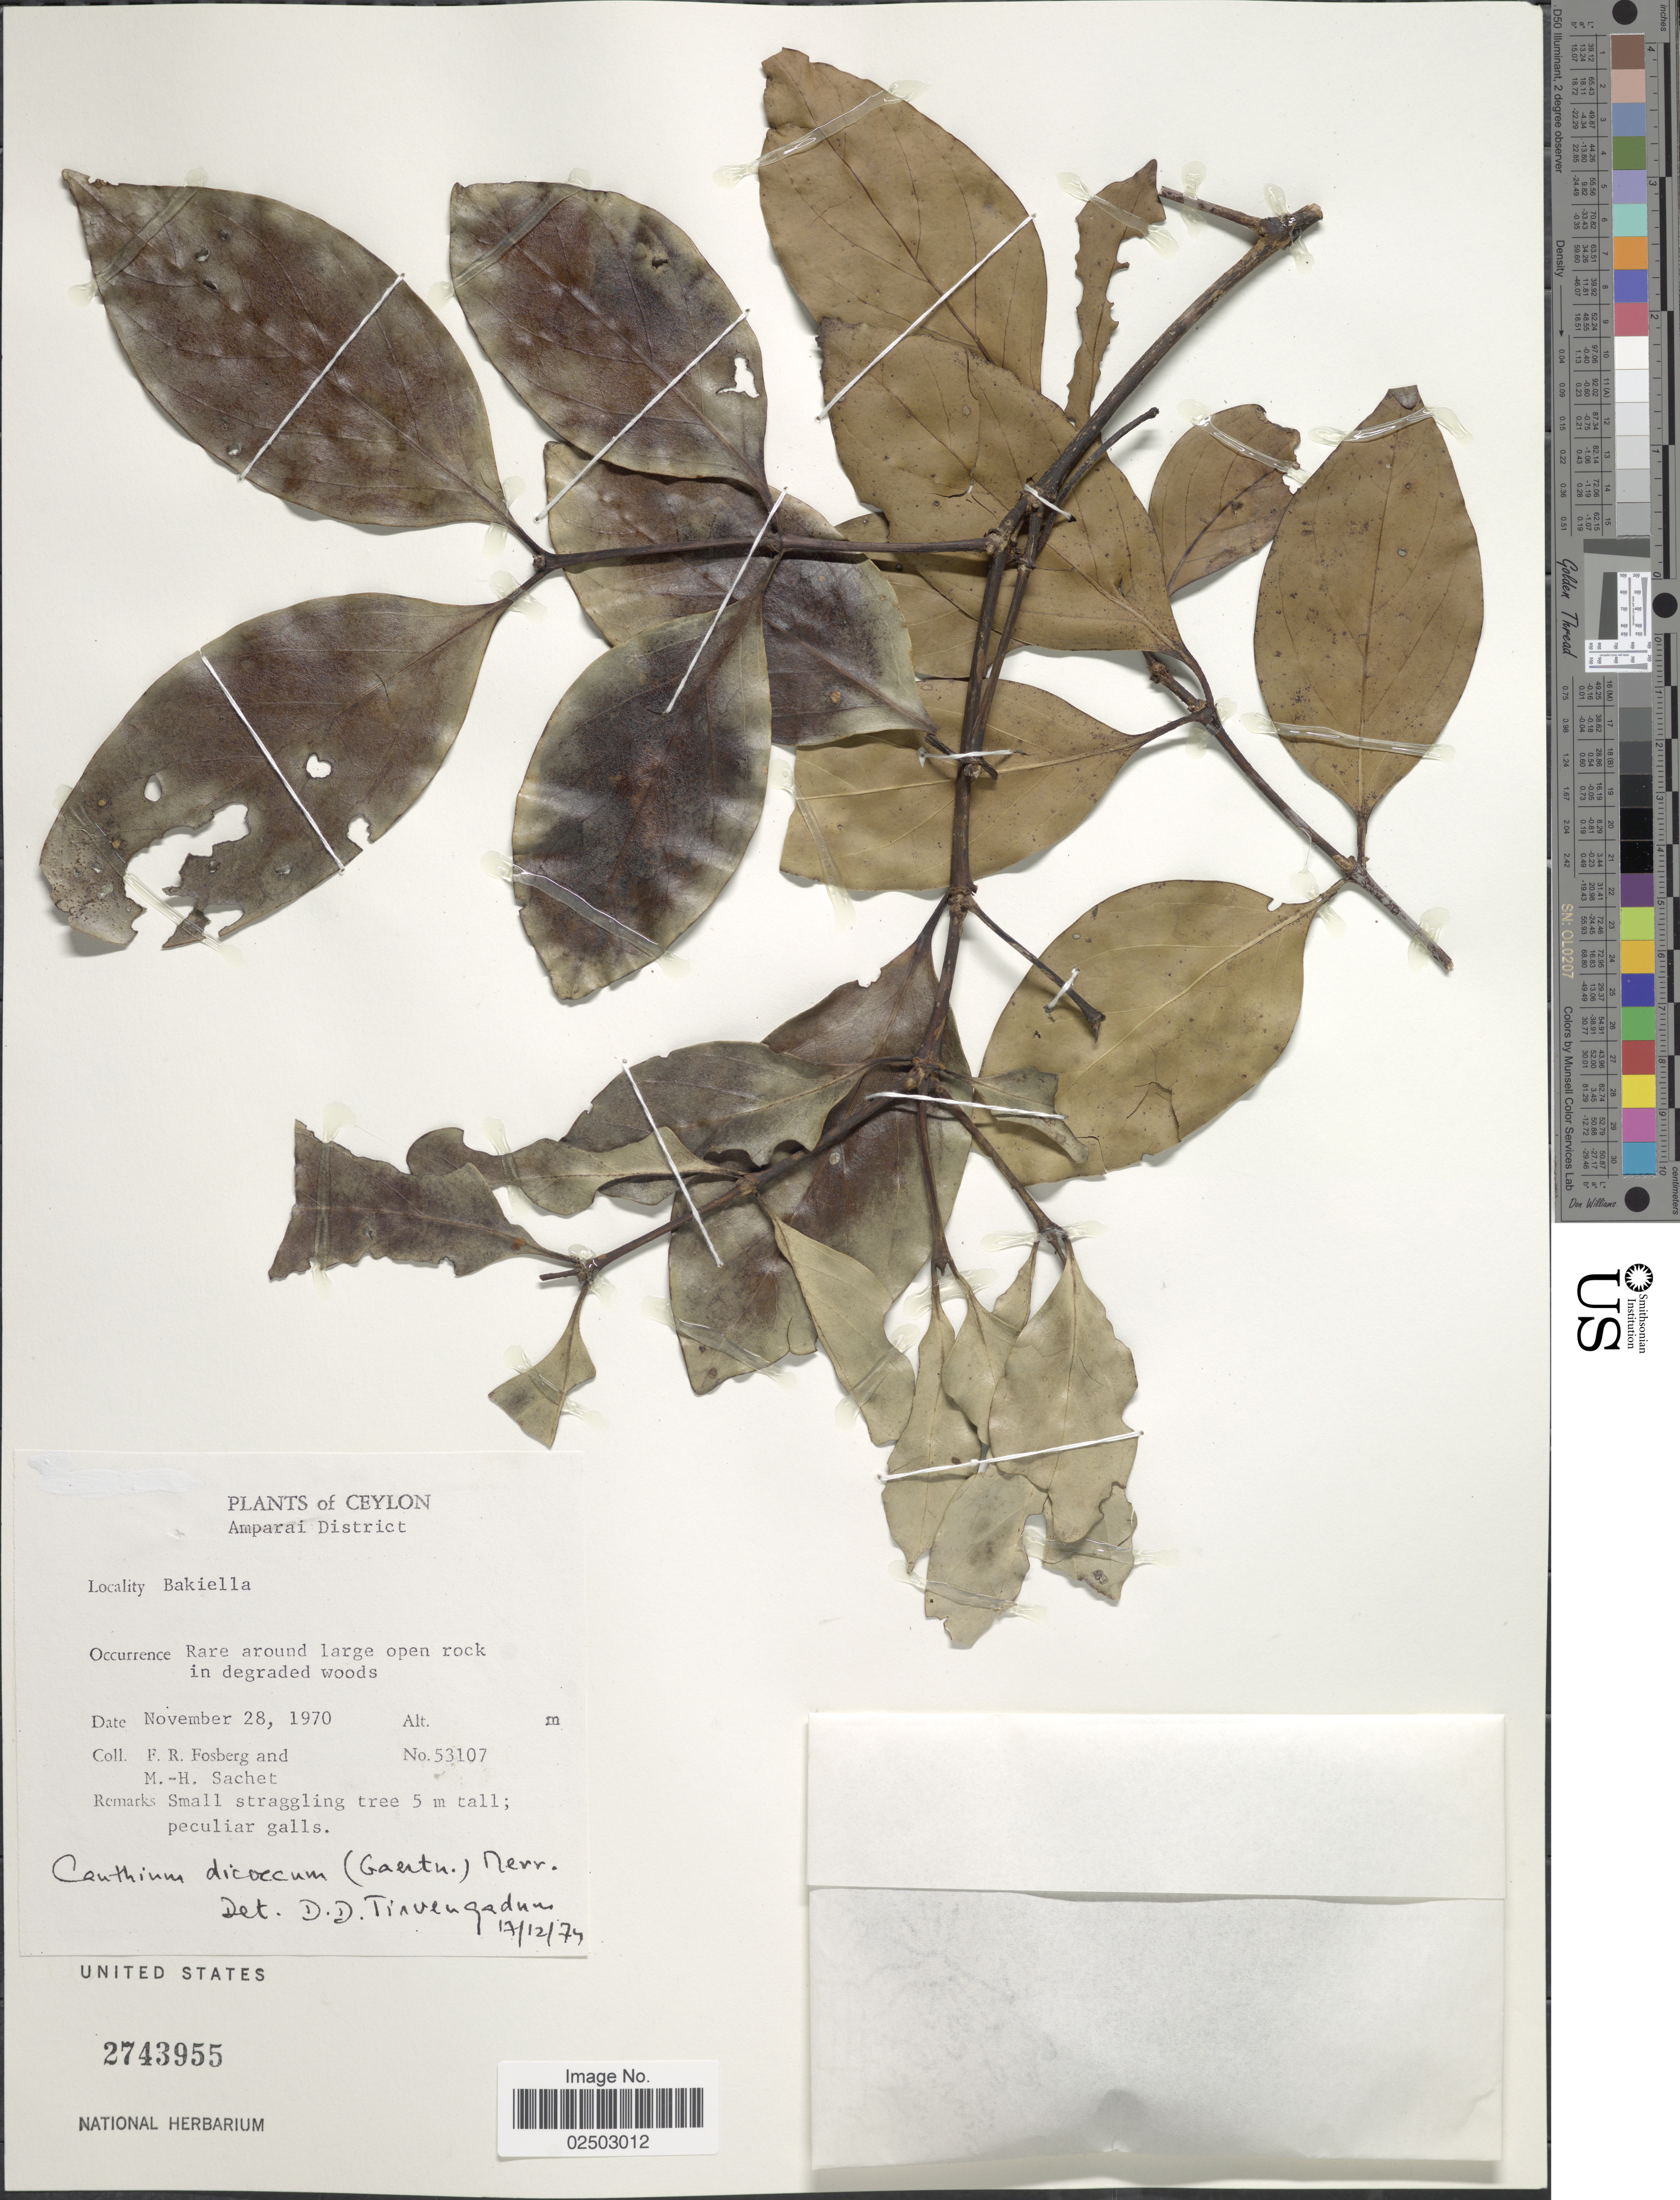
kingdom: Plantae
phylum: Tracheophyta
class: Magnoliopsida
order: Gentianales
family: Rubiaceae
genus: Canthium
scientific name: Canthium dicoccum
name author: (Gaertn.) Merr.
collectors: F. R. Fosberg & M.-H. Sachet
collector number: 53107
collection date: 1970-11-28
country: Sri Lanka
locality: Ceylon, Amparai District, Bakiella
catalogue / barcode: US 2743955